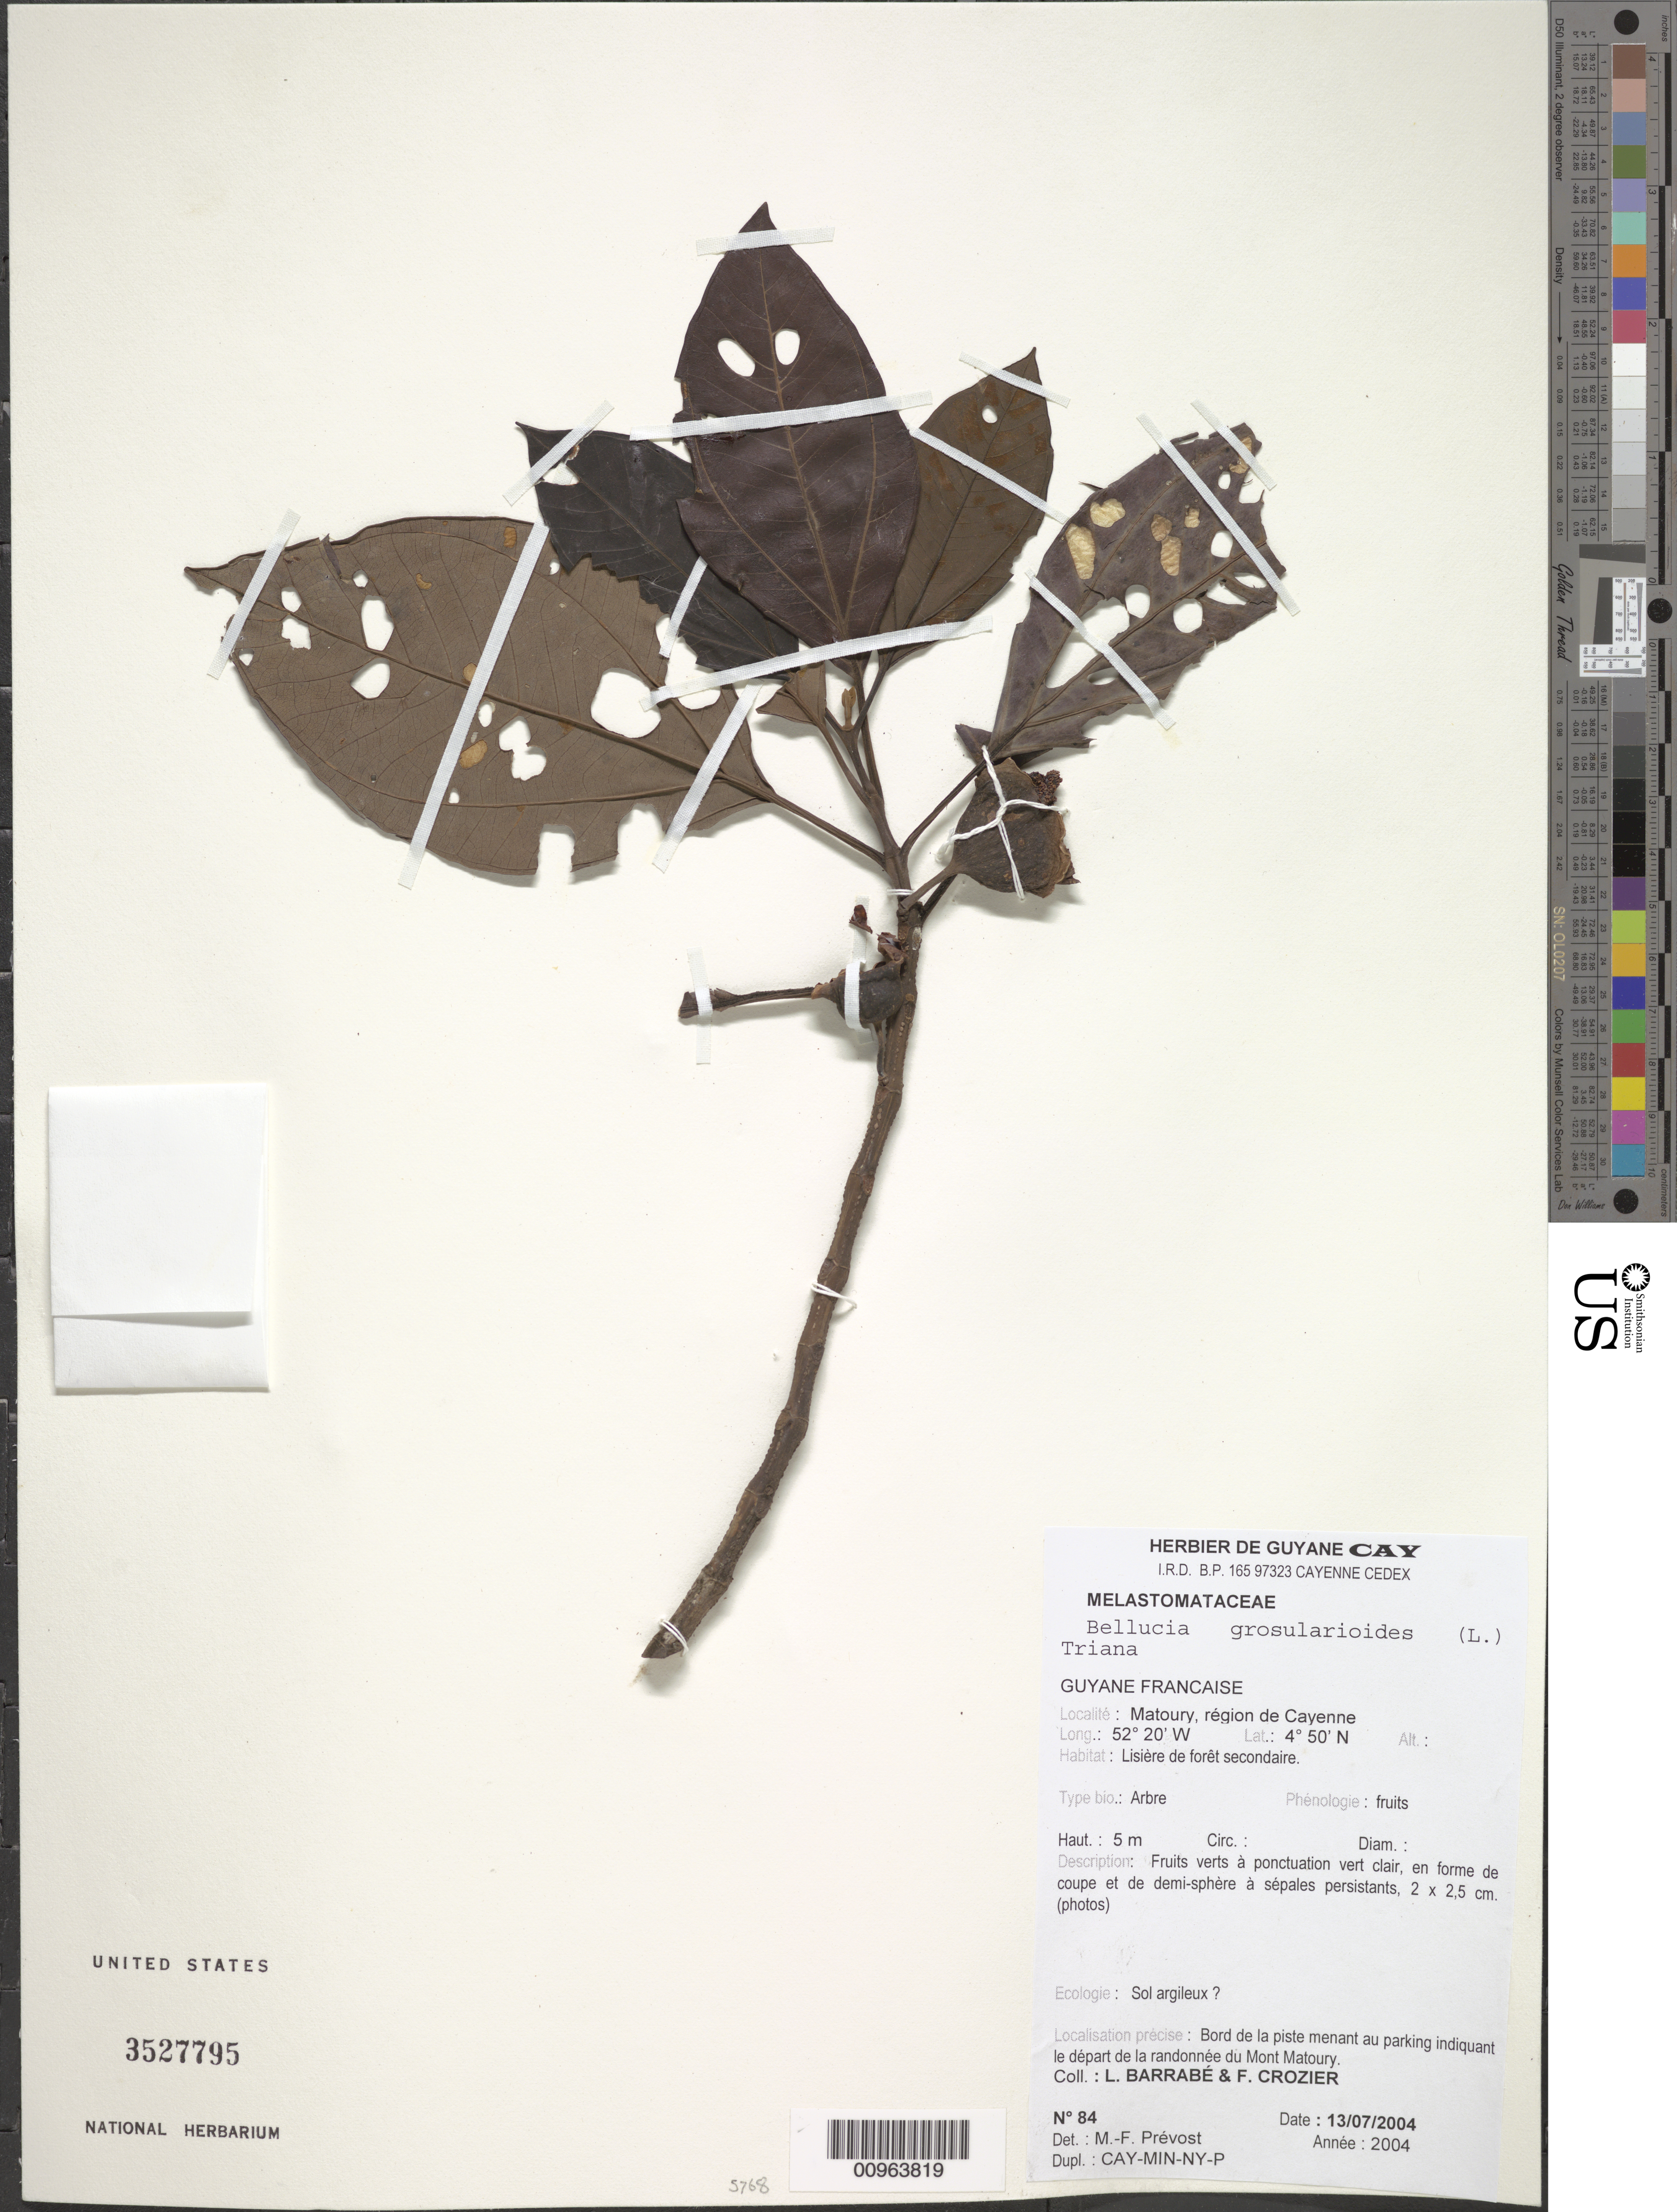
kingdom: Plantae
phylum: Tracheophyta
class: Magnoliopsida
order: Myrtales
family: Melastomataceae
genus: Bellucia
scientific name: Bellucia grossularioides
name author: (L.) Triana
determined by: Barrabé, L.; Crozier, F.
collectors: L. Barrabé & F. Crozier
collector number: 84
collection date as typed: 13-Jul-04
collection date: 2004-07-13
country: French Guiana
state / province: Cayenne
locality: Cayenne, Matoury, région de Cayenne; bord do la piste menant au parking indiquant le départ de la randonnée du Mont Matoury.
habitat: Lisière de forêt secondaire; sol argieux ?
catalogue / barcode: US 3527795